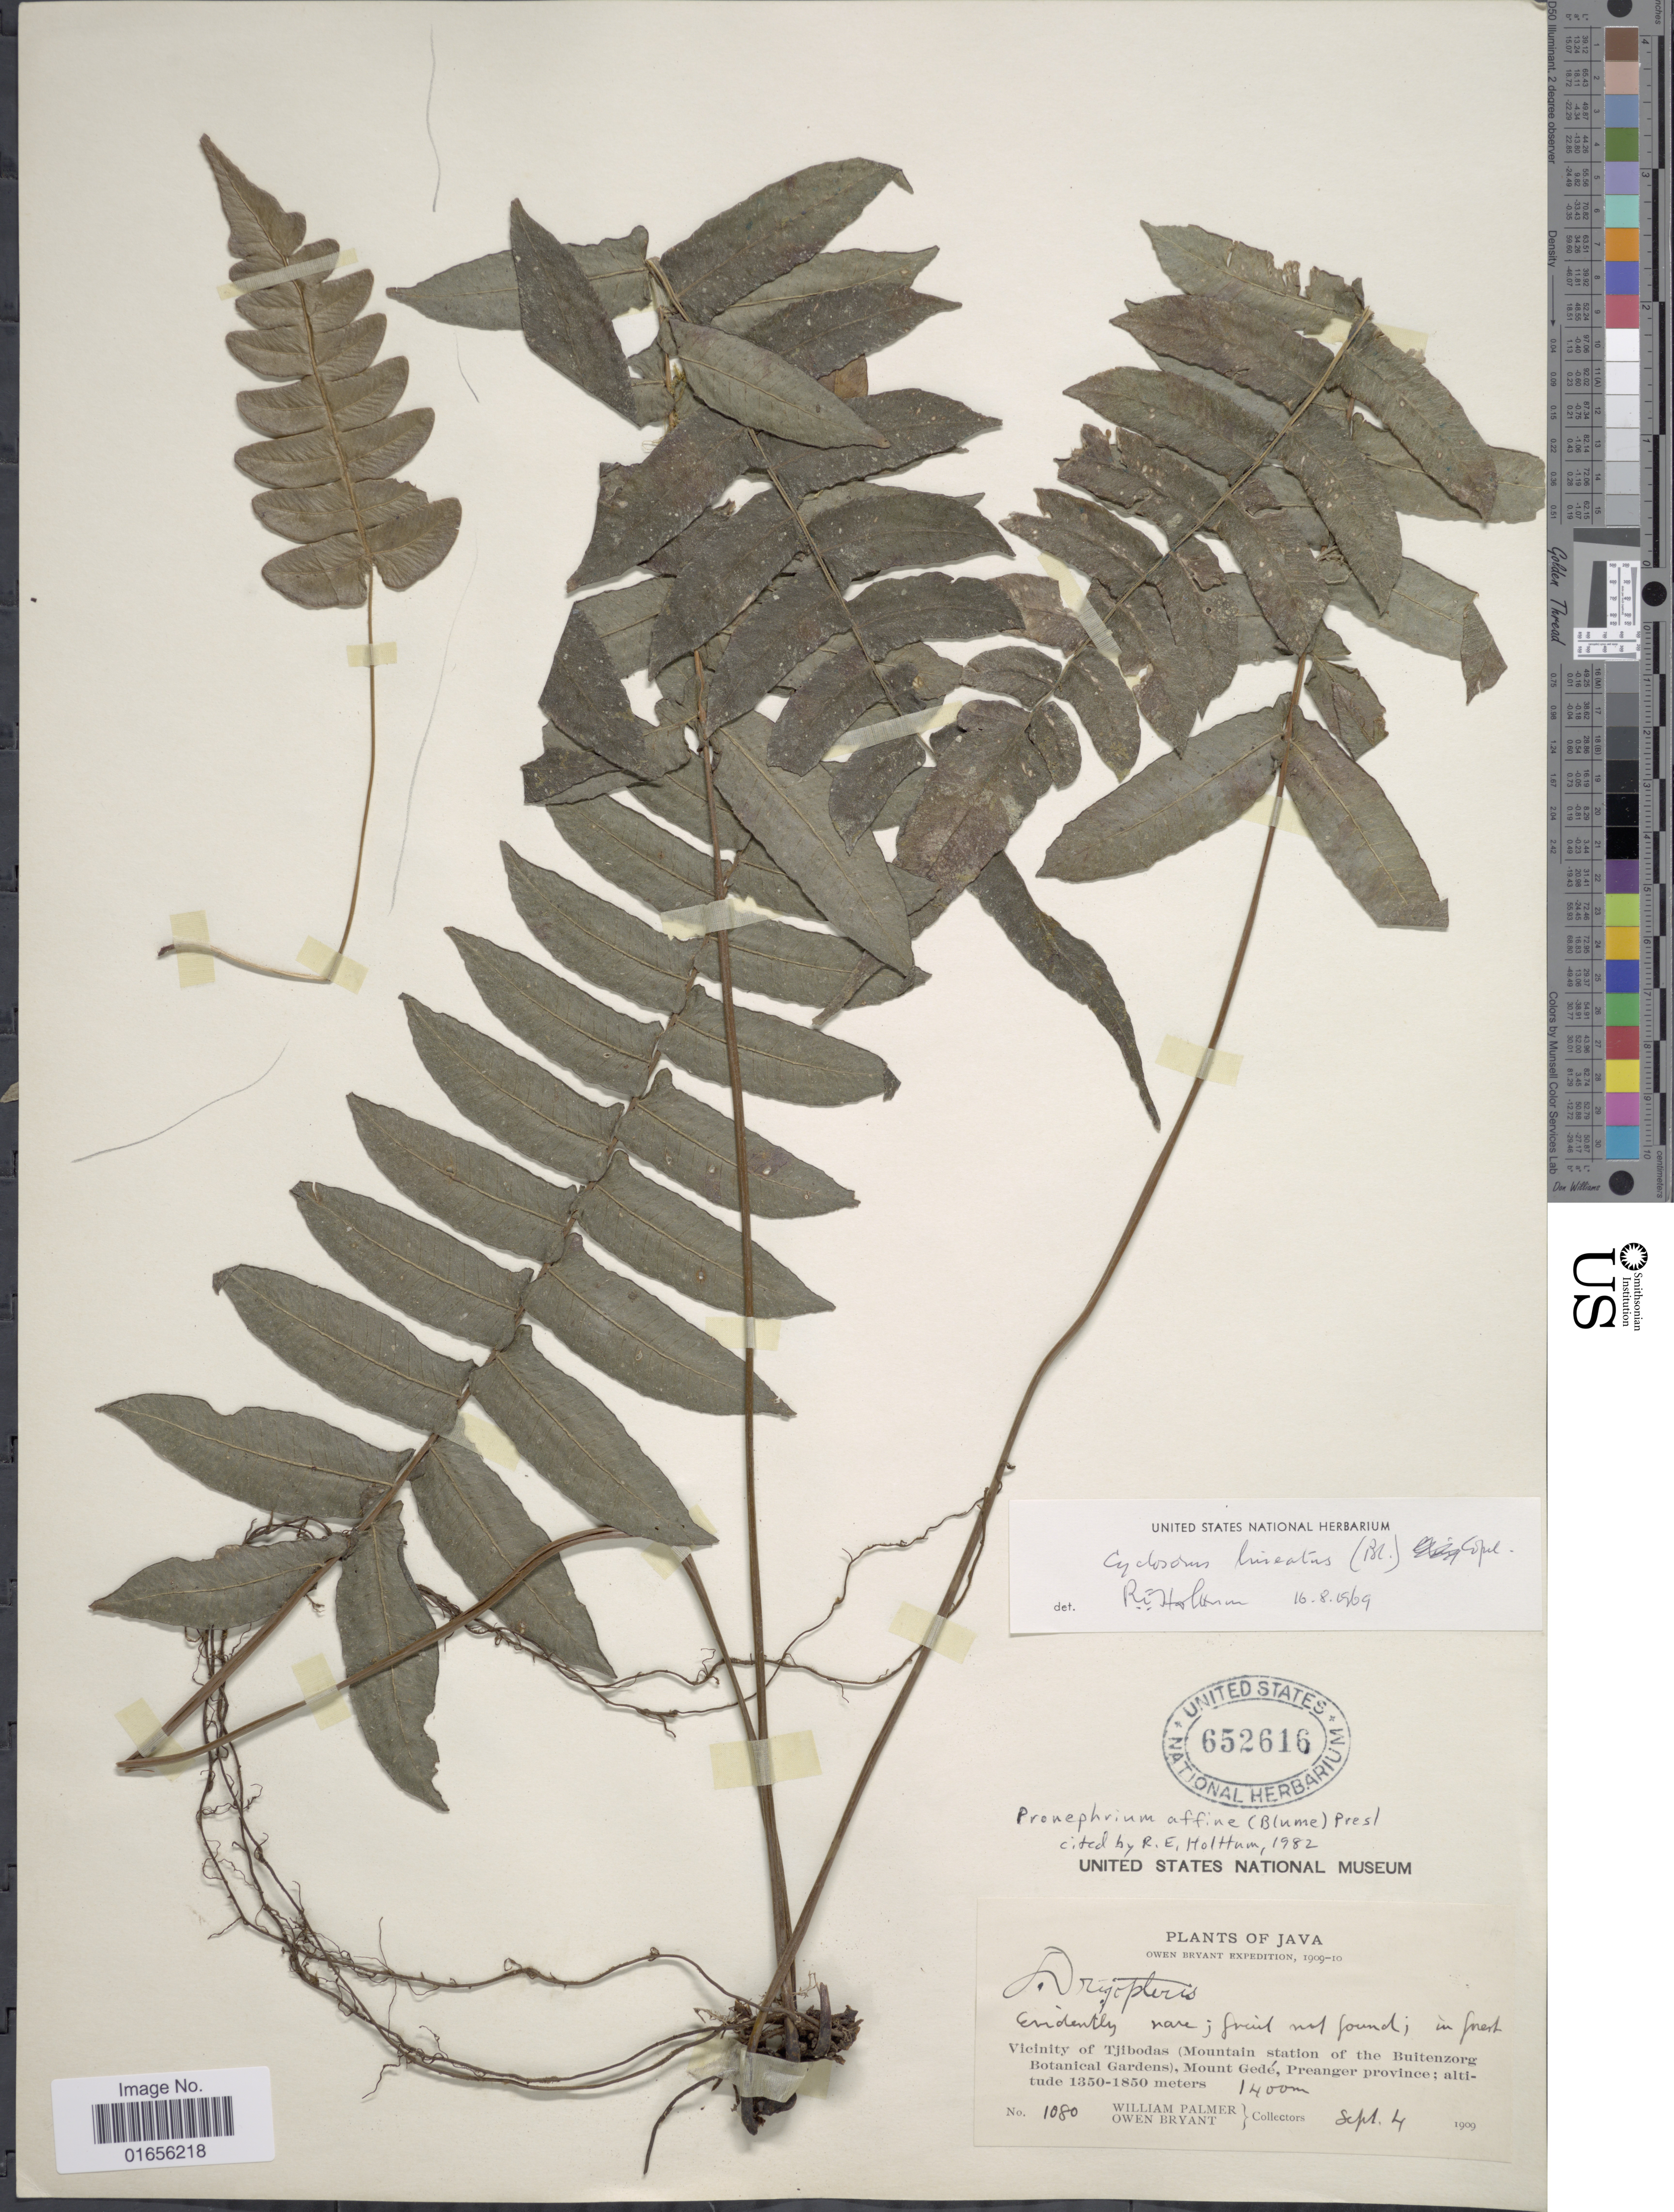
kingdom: Plantae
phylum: Tracheophyta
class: Polypodiopsida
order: Polypodiales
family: Thelypteridaceae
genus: Pronephrium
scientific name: Pronephrium affine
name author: (Blume) C. Presl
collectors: W. Palmer & O. Bryant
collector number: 1080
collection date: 1909-09-04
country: Indonesia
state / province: Java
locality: Java, Vicinity of Tjibodas (Mountain station of the Buitenzorg Botanical Gardens), Mount Gedé, Preanger province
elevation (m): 1400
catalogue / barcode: US 652616